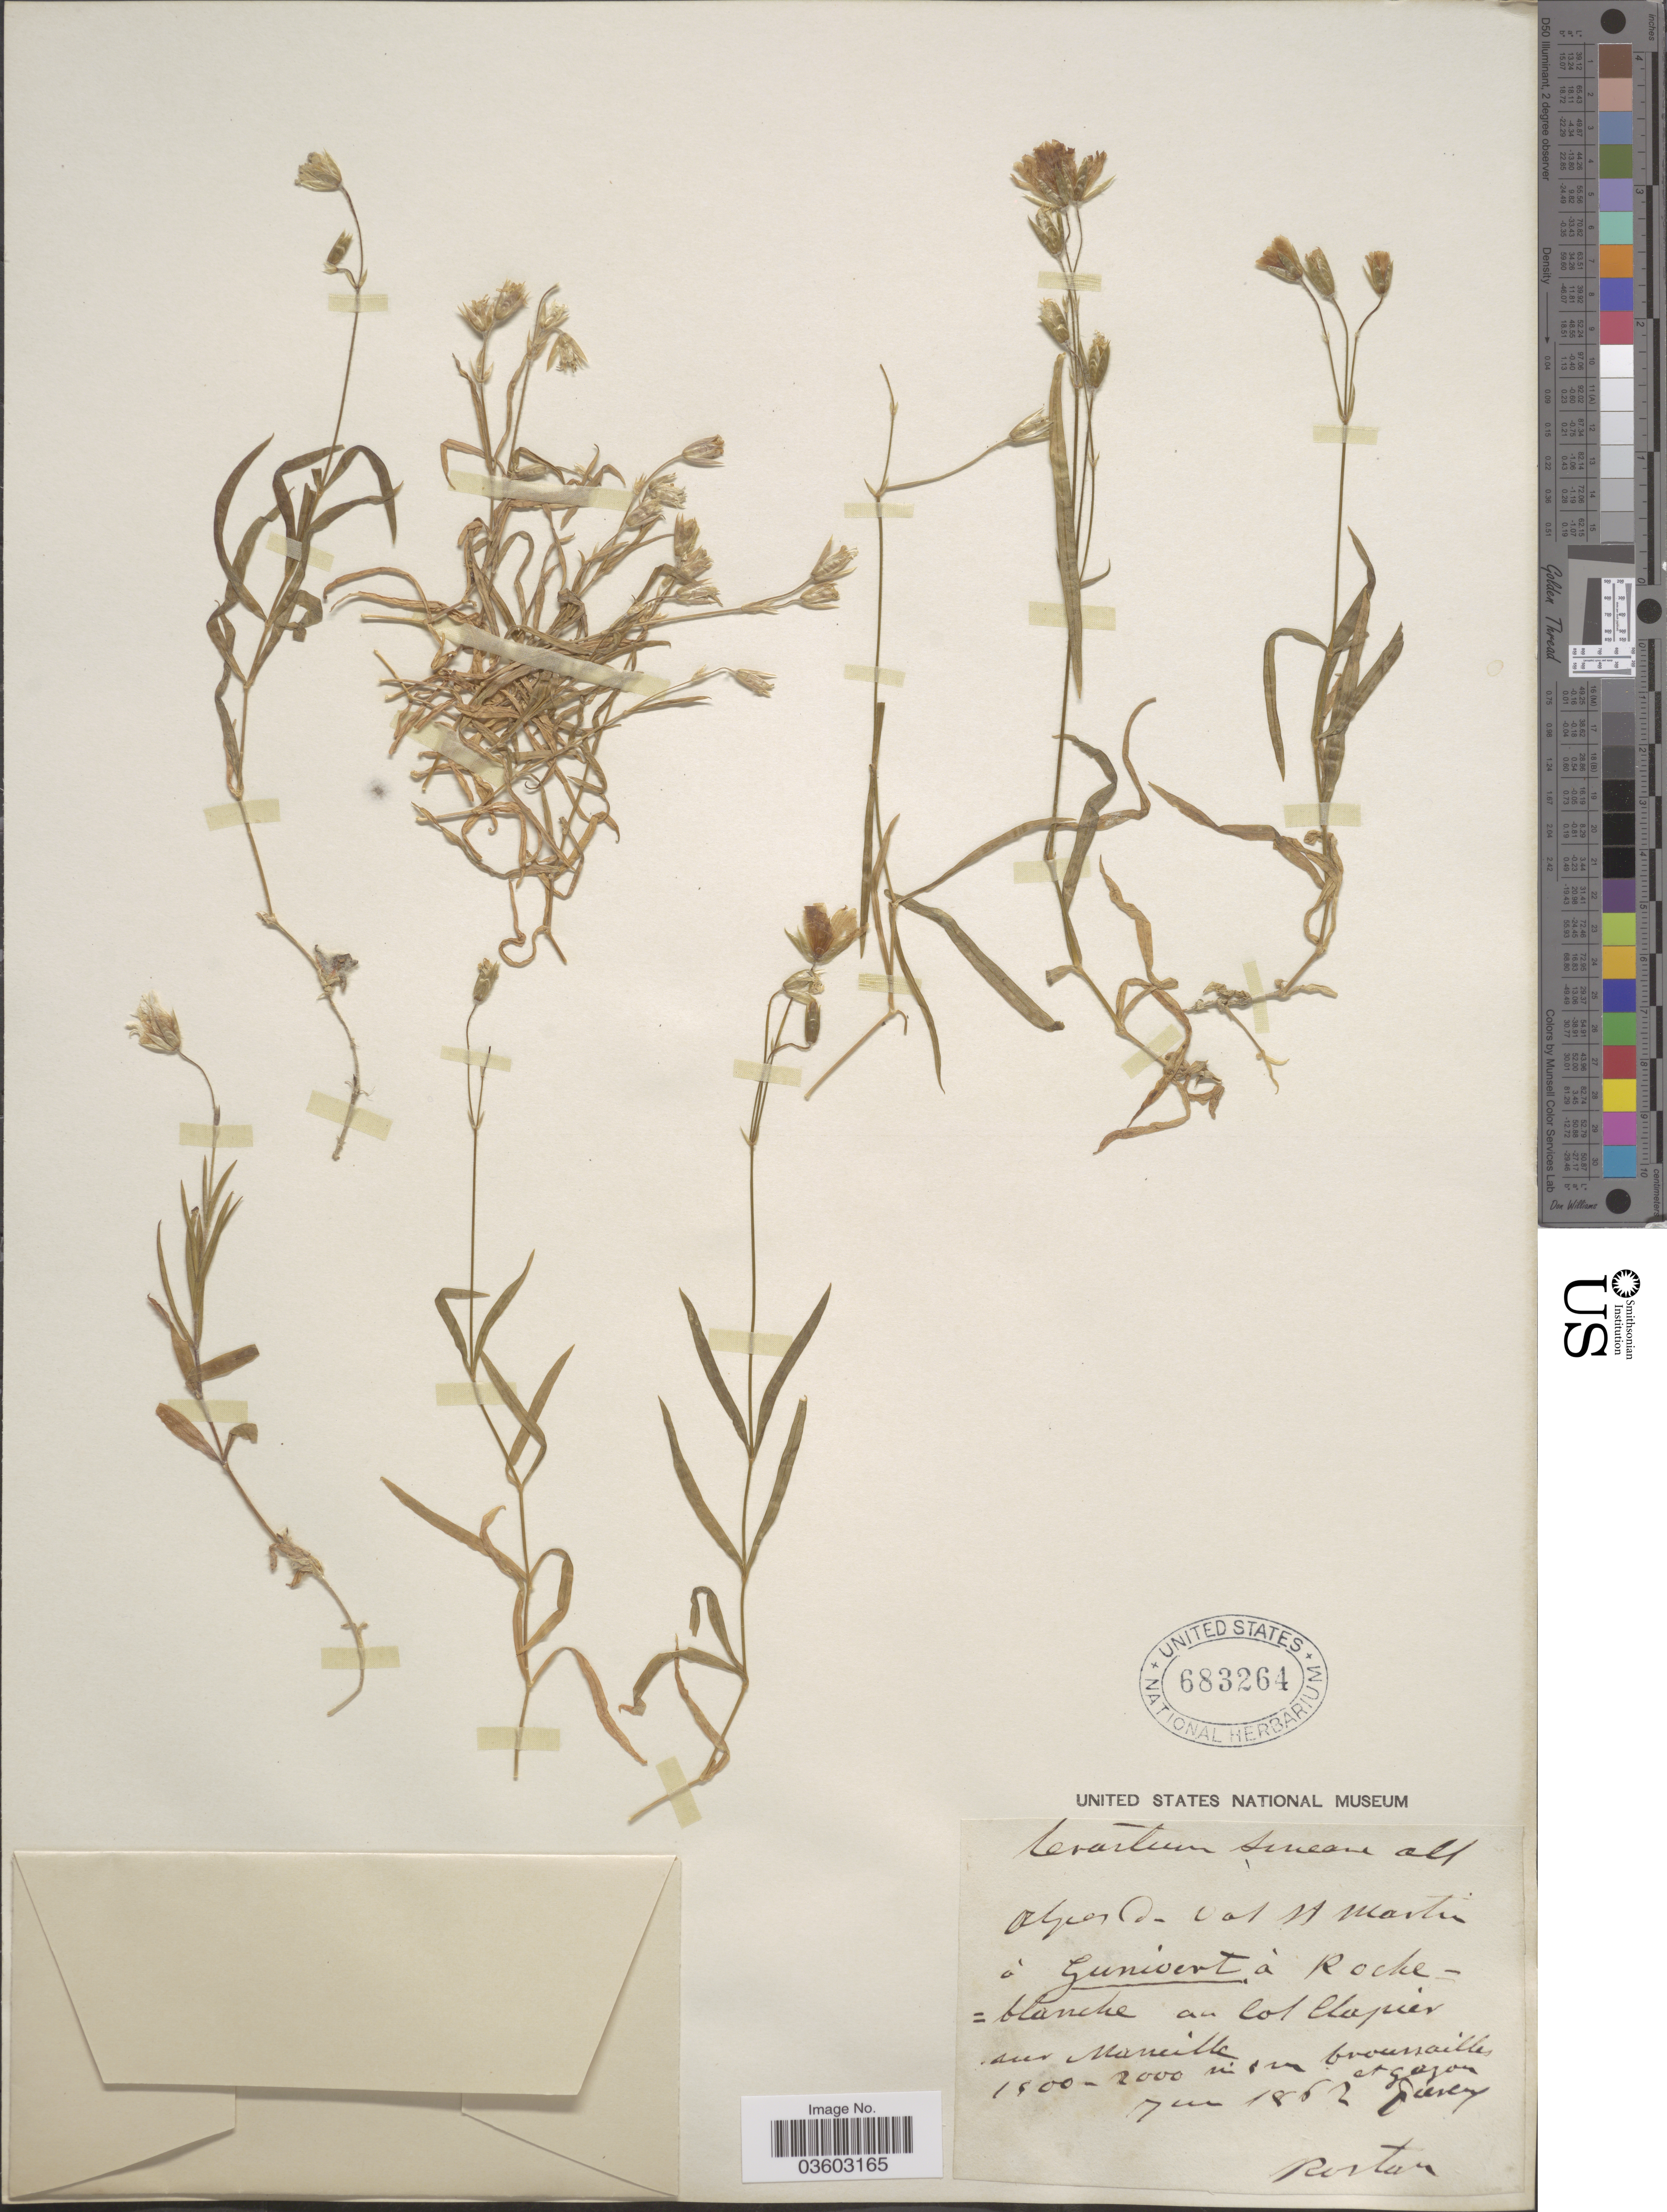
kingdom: Plantae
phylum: Tracheophyta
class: Magnoliopsida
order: Caryophyllales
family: Caryophyllaceae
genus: Cerastium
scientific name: Cerastium lineare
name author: All.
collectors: Rostan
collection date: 1862-06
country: France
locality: Alpes du val St Martin à Guniovert à Roche-blanche au lot Clapier sur Marseille in un broussailles et Gajon Surey. [interpreted]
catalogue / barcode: US 683264